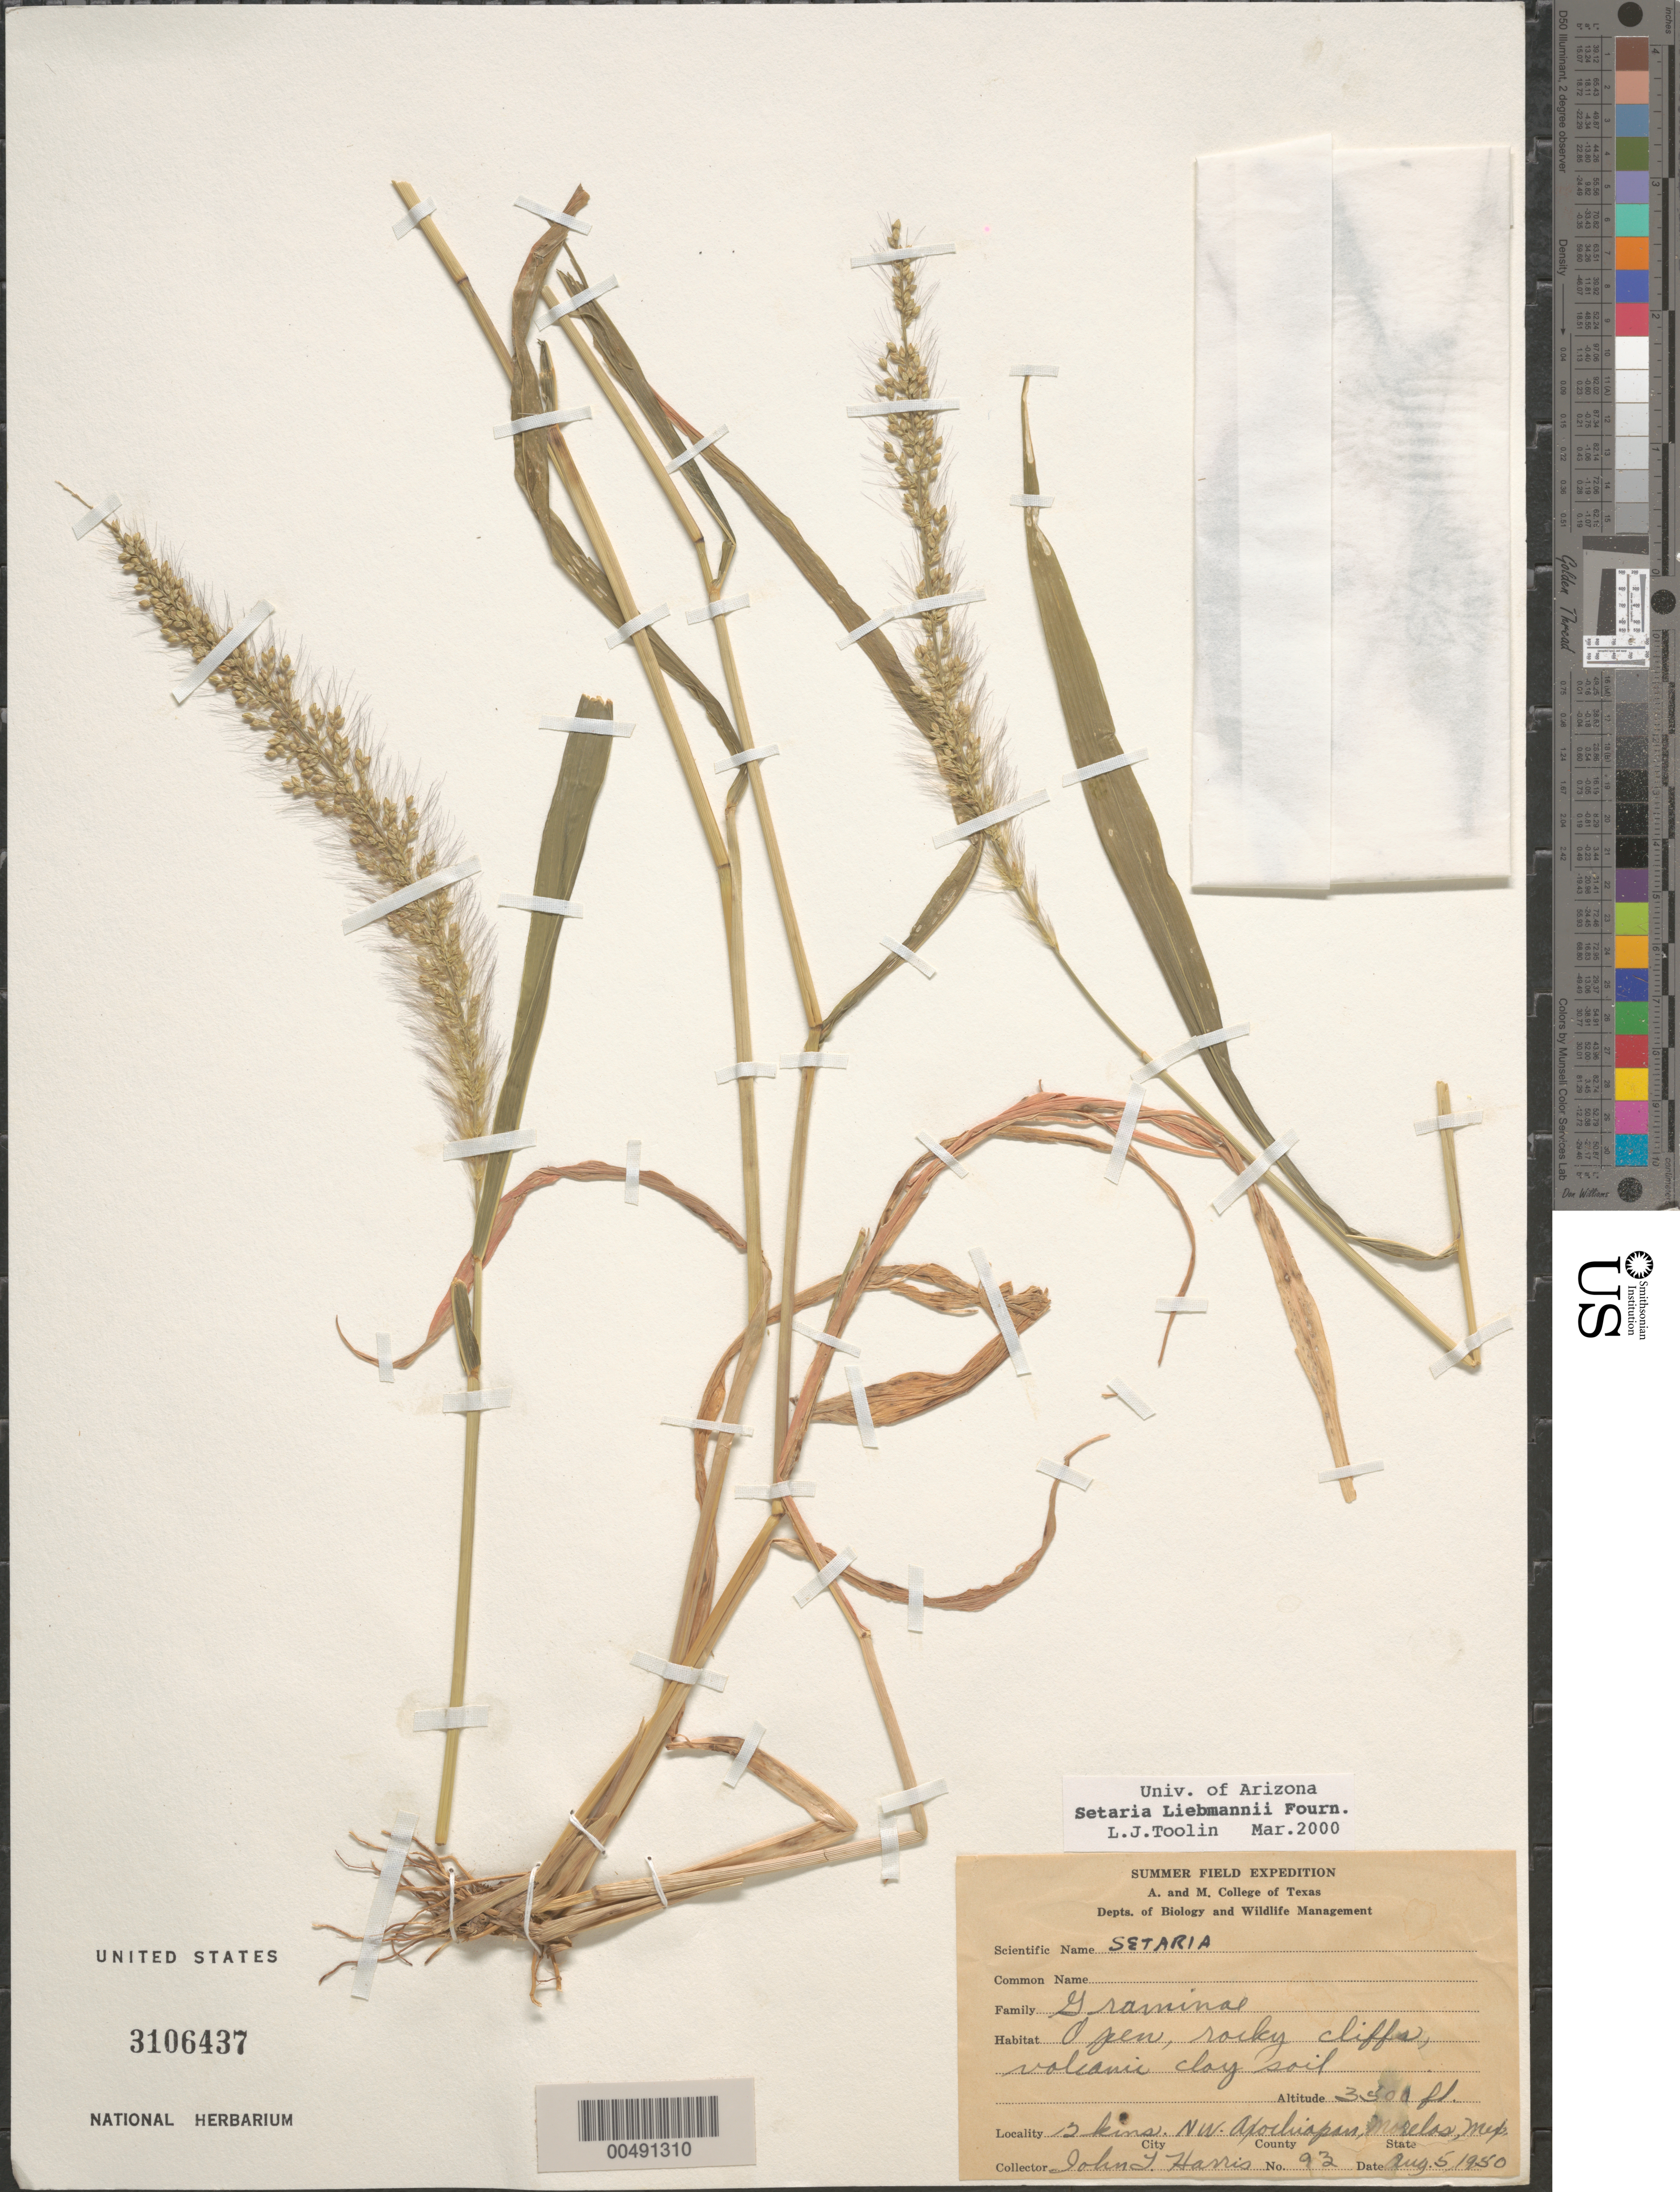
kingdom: Plantae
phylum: Tracheophyta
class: Liliopsida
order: Poales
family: Poaceae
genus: Setaria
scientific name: Setaria sp.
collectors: J. T. Harris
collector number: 93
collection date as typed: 5 Aug 1950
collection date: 1950-08-05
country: Mexico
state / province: Morelos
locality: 12 km NW of Axochiapan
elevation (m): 1067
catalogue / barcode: US 3106437